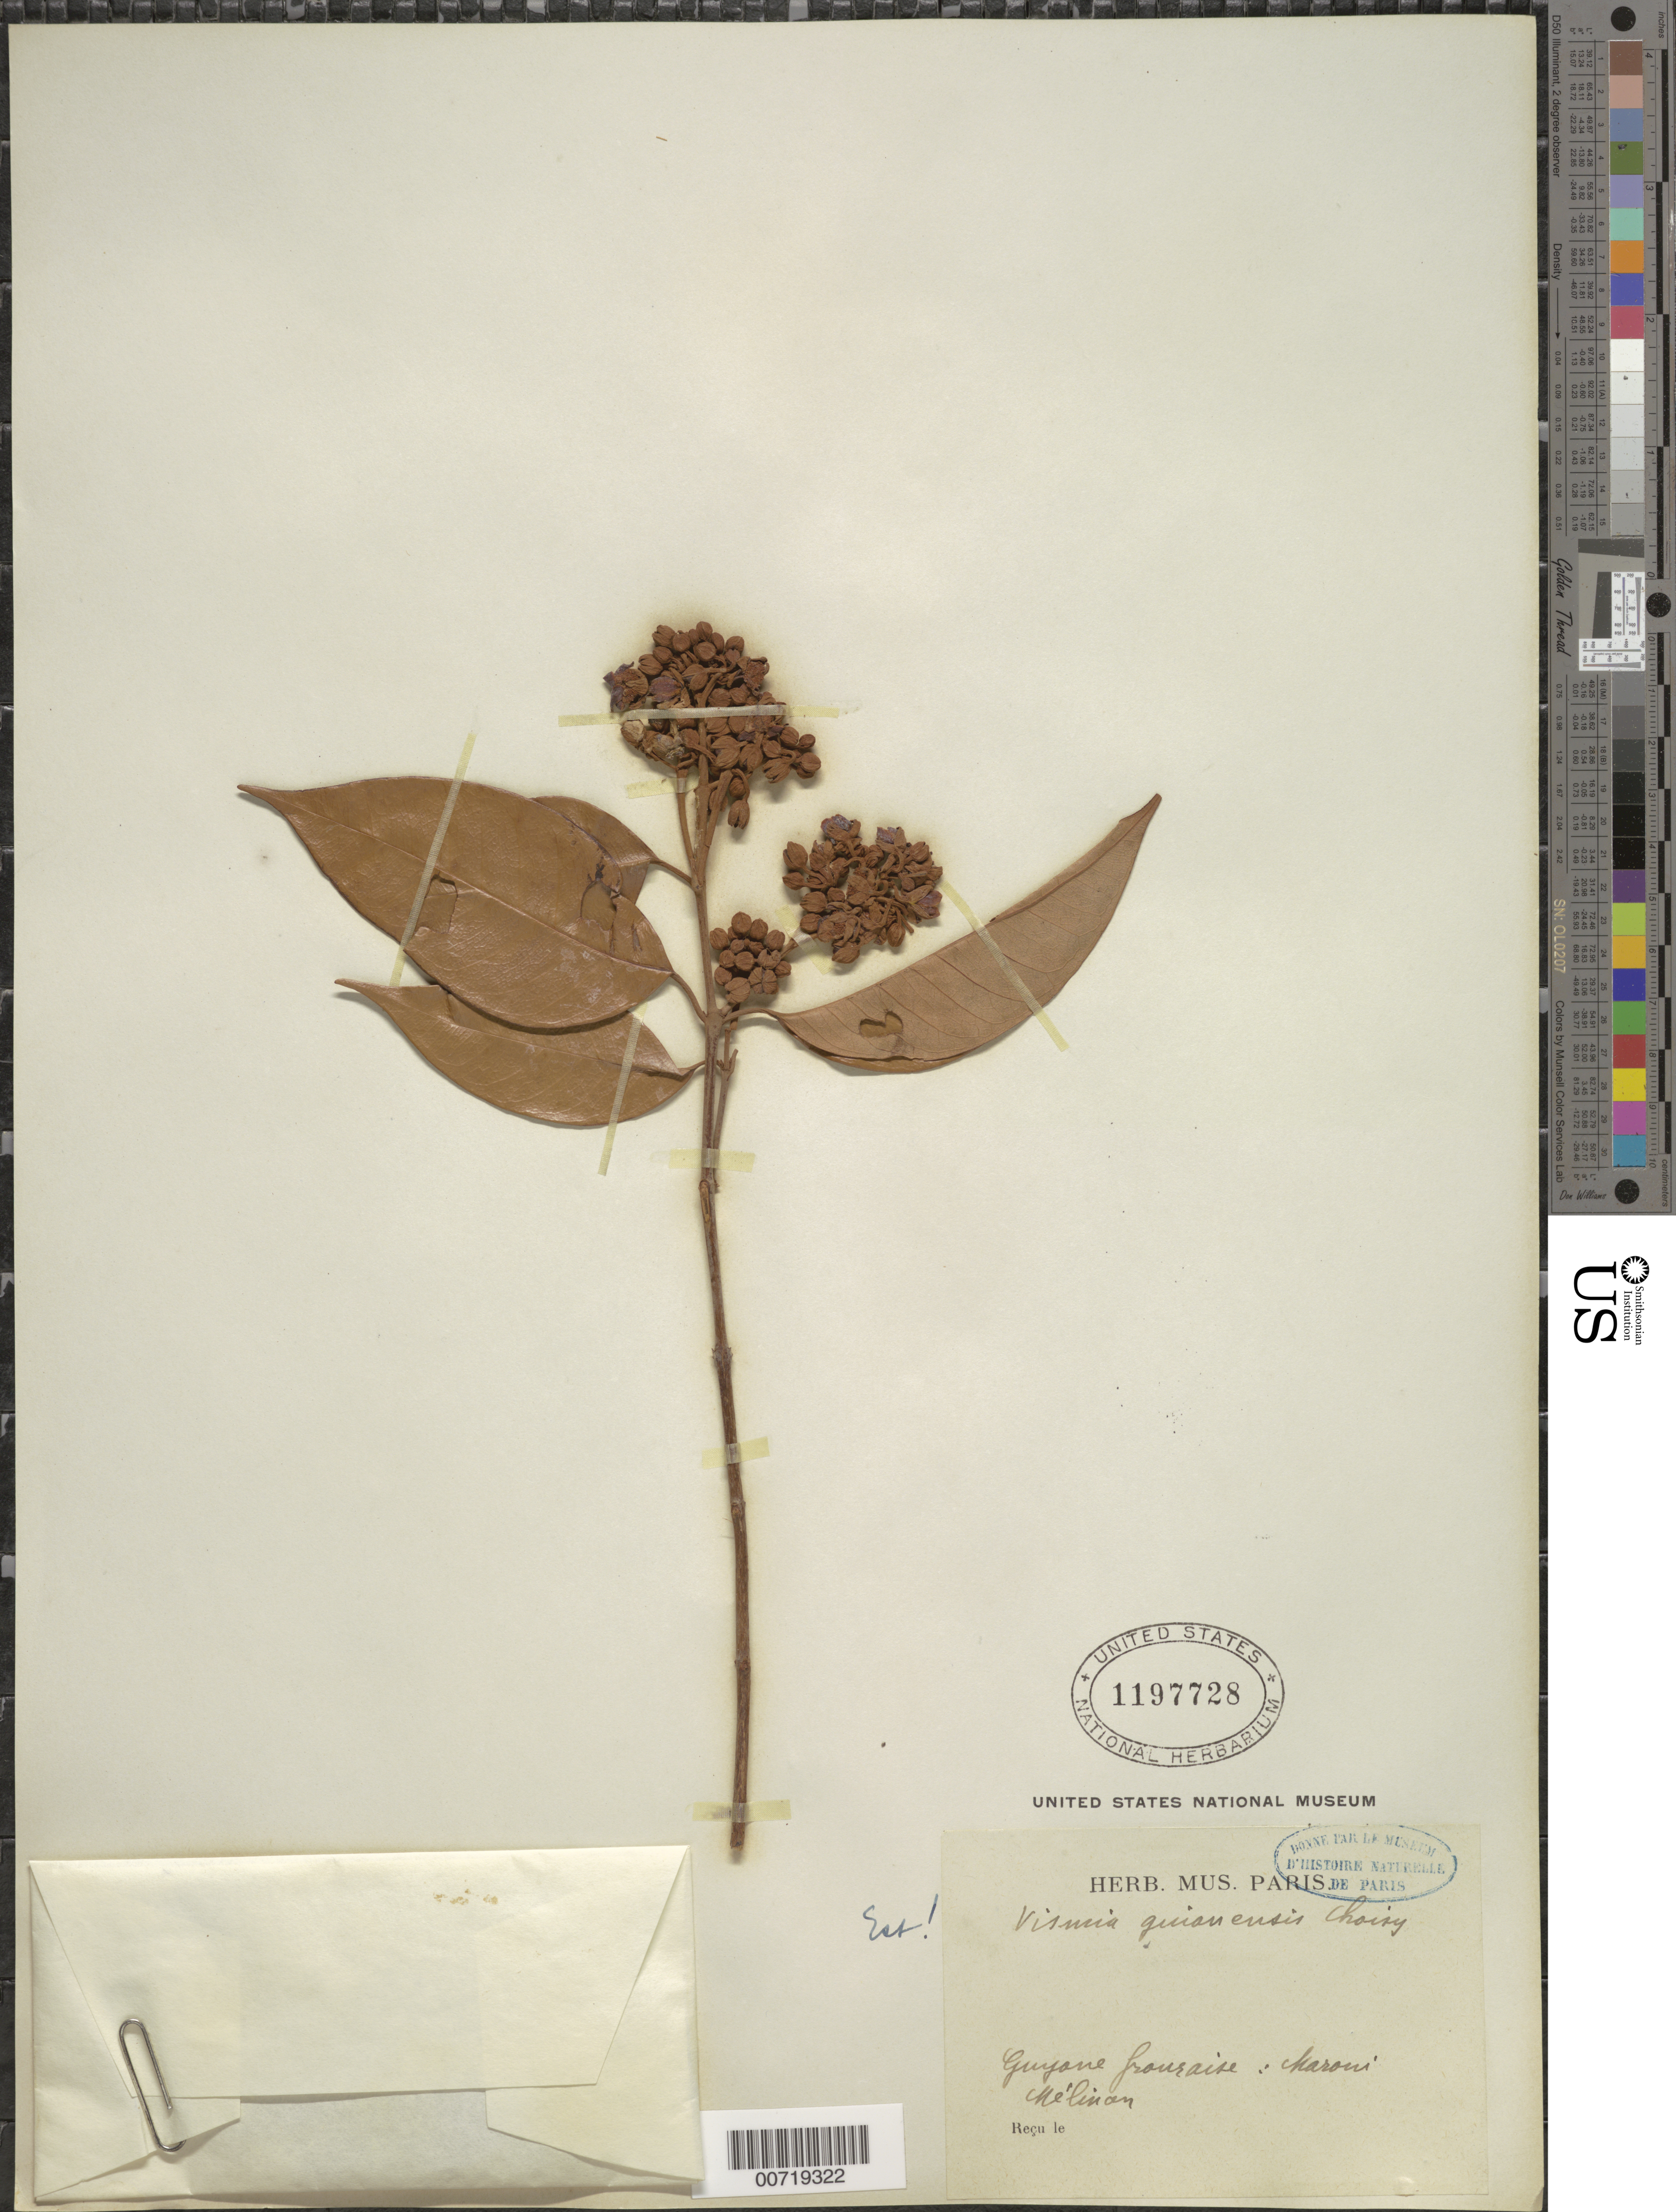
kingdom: Plantae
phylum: Tracheophyta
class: Magnoliopsida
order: Malpighiales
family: Hypericaceae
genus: Vismia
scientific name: Vismia guianensis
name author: (Aubl.) Pers.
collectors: E. Mélinon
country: French Guiana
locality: Maroni R.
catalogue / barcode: US 1197728